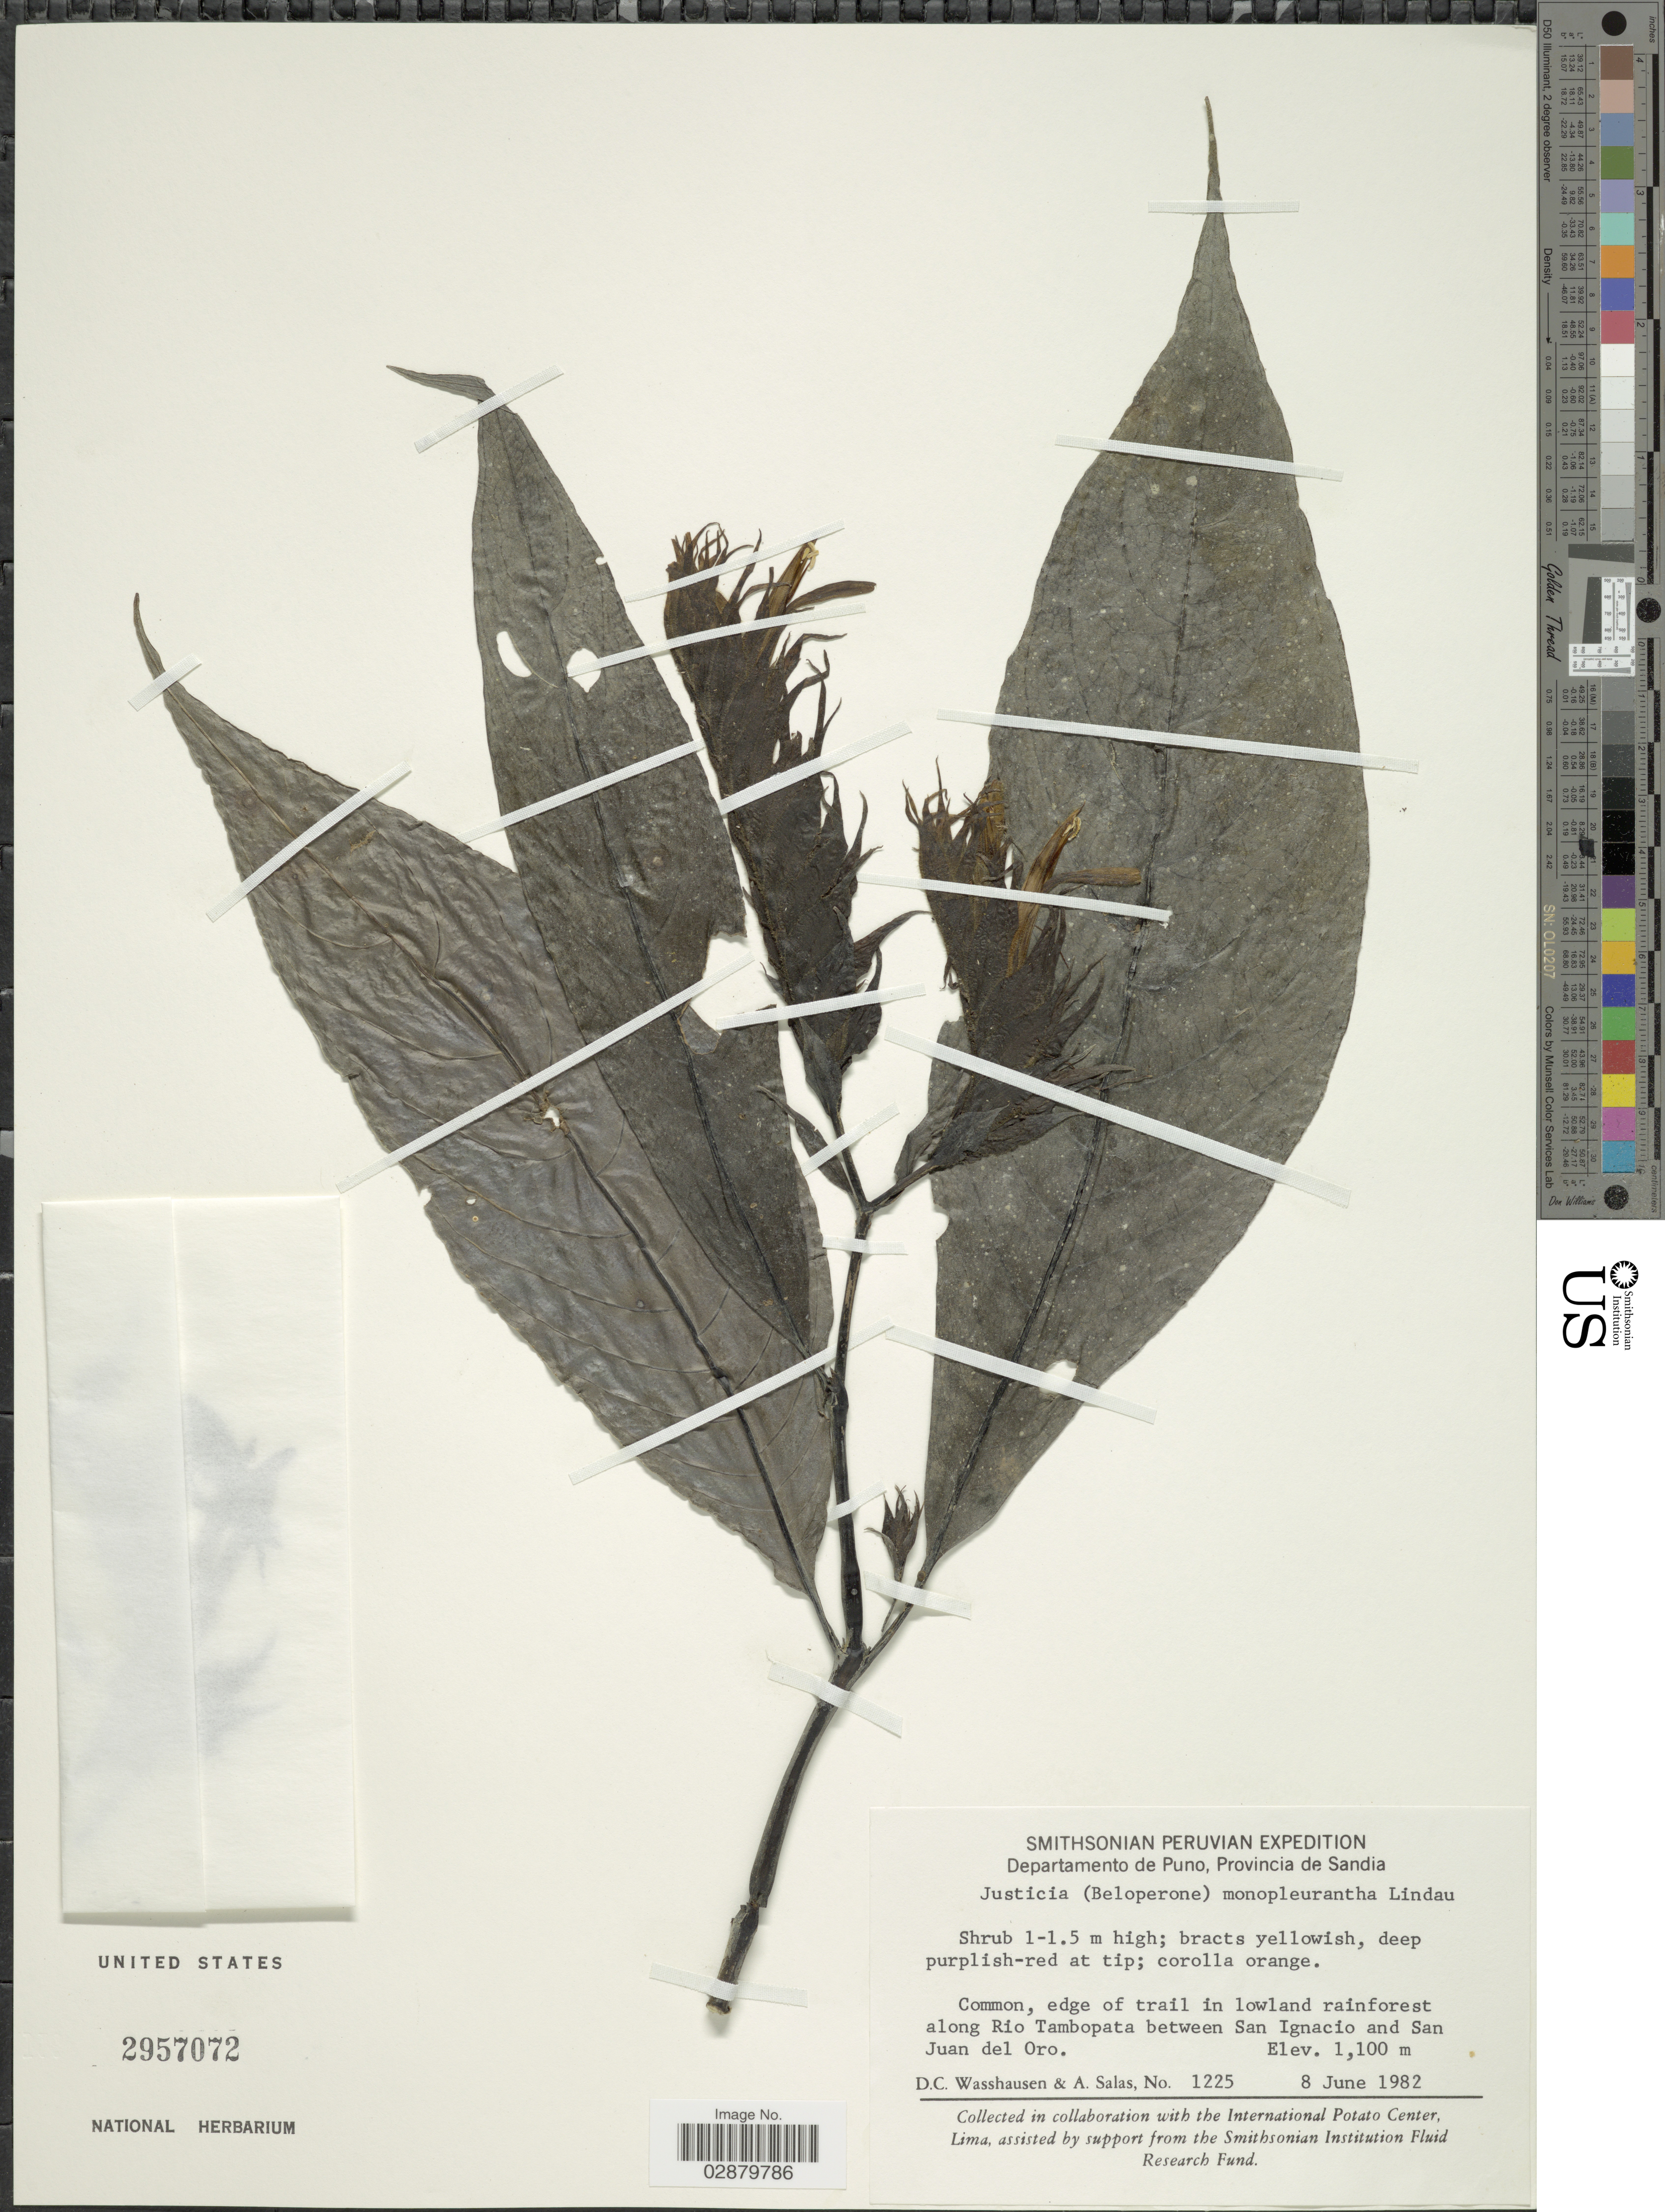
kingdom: Plantae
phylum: Tracheophyta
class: Magnoliopsida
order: Lamiales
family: Acanthaceae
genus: Justicia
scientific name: Justicia monopleurantha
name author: (Lindau) Wassh.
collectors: D. C. Wasshausen & A. Salas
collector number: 1225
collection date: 1982-06-08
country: Peru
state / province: Puno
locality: Departamento de Puno, Provincia de Sandia, edge of trail along Rio Tambopata between San Ignacio and San Juan del Oro.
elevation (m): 1100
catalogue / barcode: US 2957072